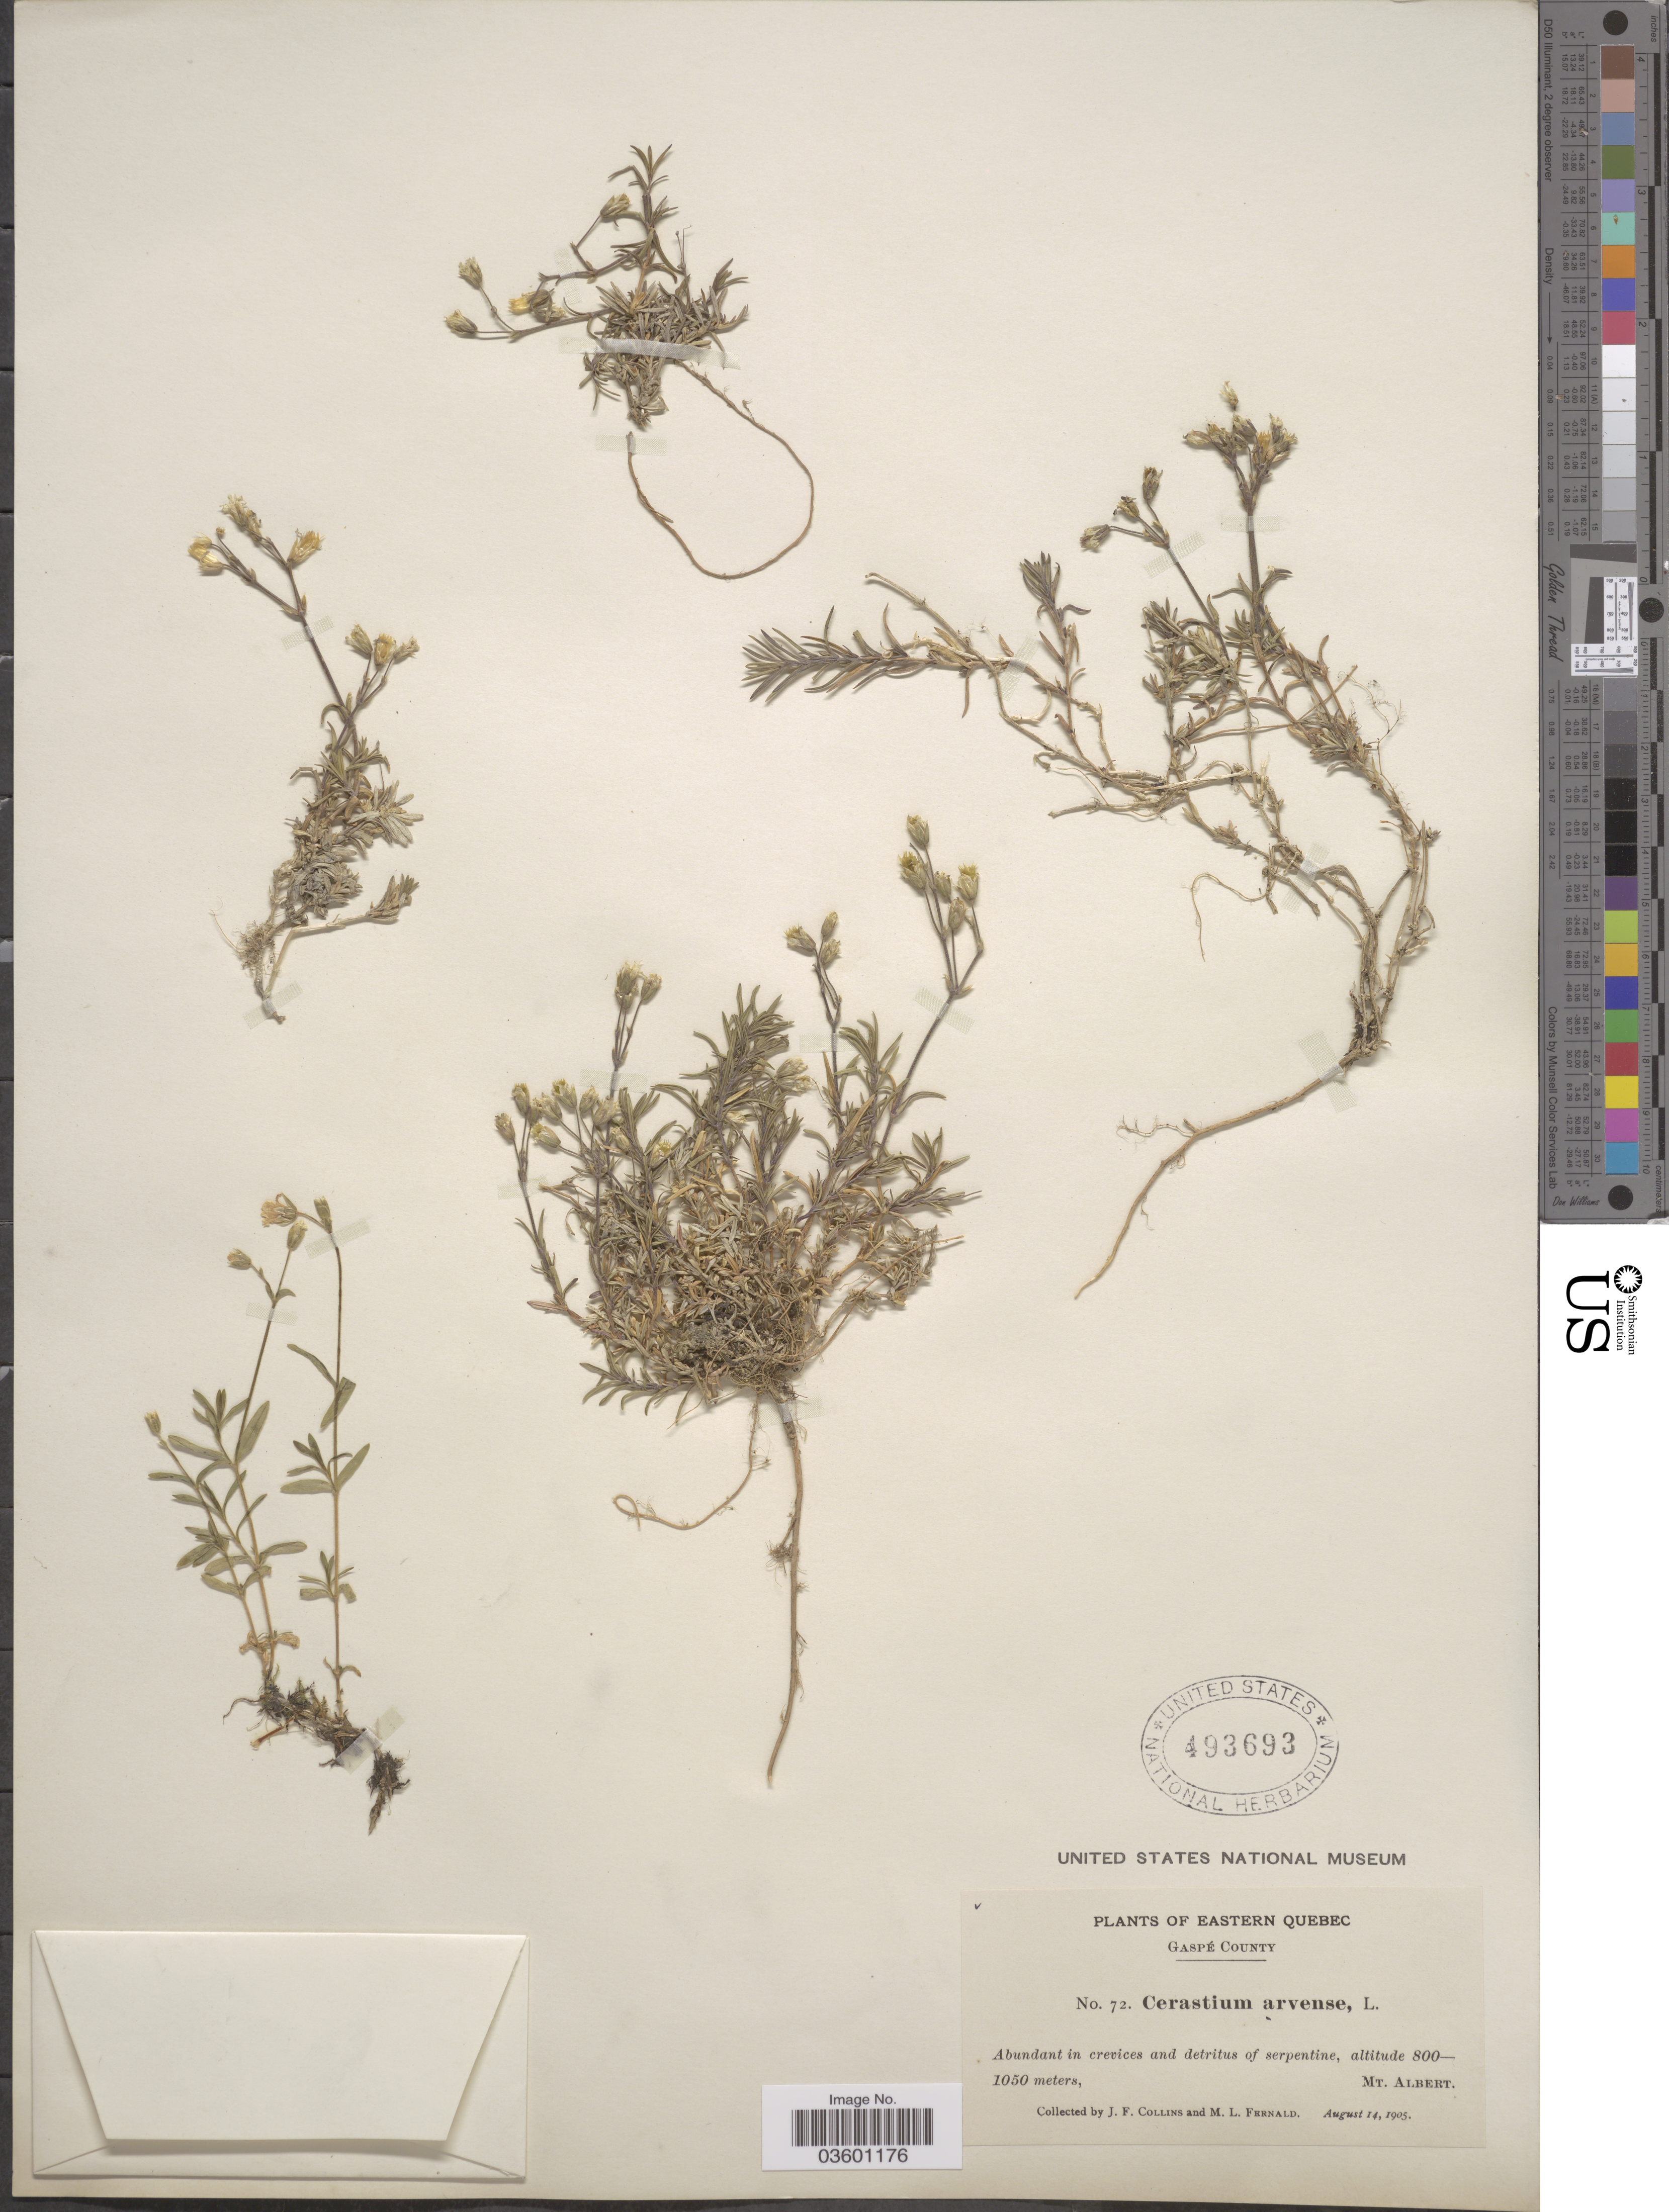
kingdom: Plantae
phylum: Tracheophyta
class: Magnoliopsida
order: Caryophyllales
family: Caryophyllaceae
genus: Cerastium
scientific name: Cerastium arvense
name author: L.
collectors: J. Collins & M. L. Fernald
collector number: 72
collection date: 1905-08-14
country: Canada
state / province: Quebec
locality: Eastern Quebec. Gaspé County. Mt. Albert.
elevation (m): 800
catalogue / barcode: US 493693